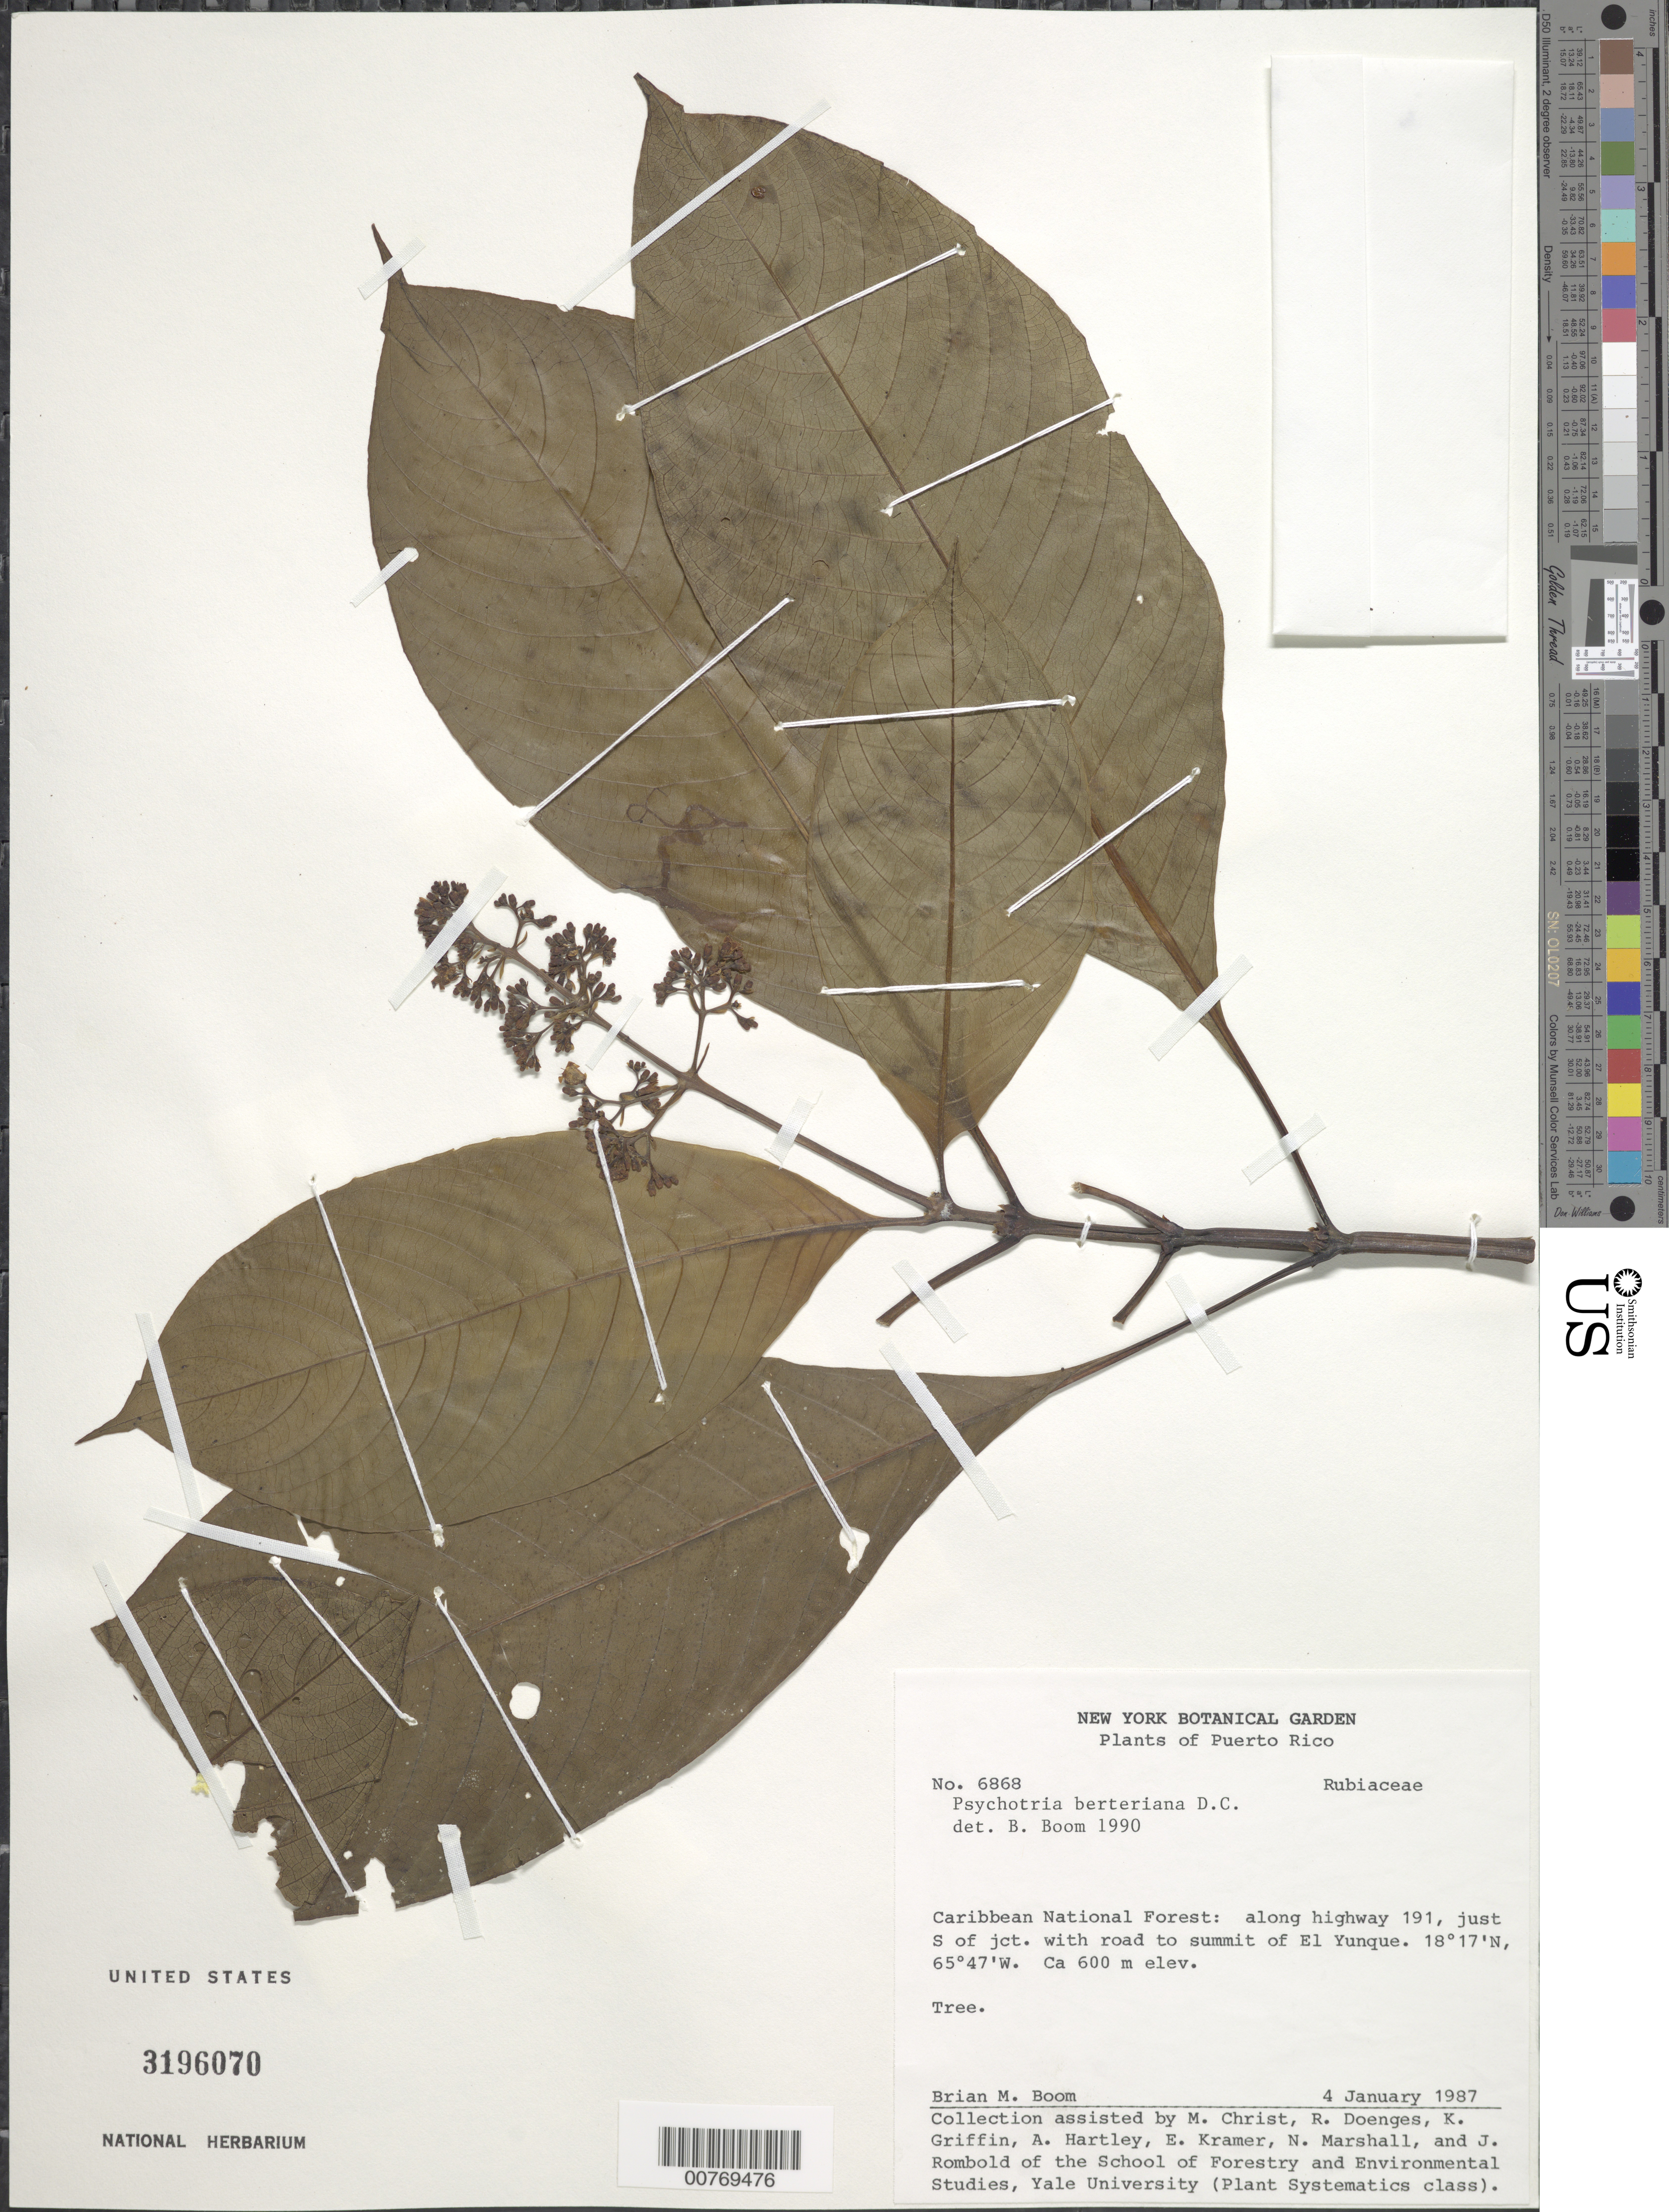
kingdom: Plantae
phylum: Tracheophyta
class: Magnoliopsida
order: Gentianales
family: Rubiaceae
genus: Psychotria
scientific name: Psychotria berteroana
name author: DC.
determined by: Boom, B. M.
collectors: B. M. Boom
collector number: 6868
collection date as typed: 04 Jan 1987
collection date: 1987-01-04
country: Puerto Rico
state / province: Río Grande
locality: Caribbean National Forest: along highway 191, just S of jct. with road to summit of El Yunque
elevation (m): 600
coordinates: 18.28333333, -65.78333333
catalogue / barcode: US 3196070